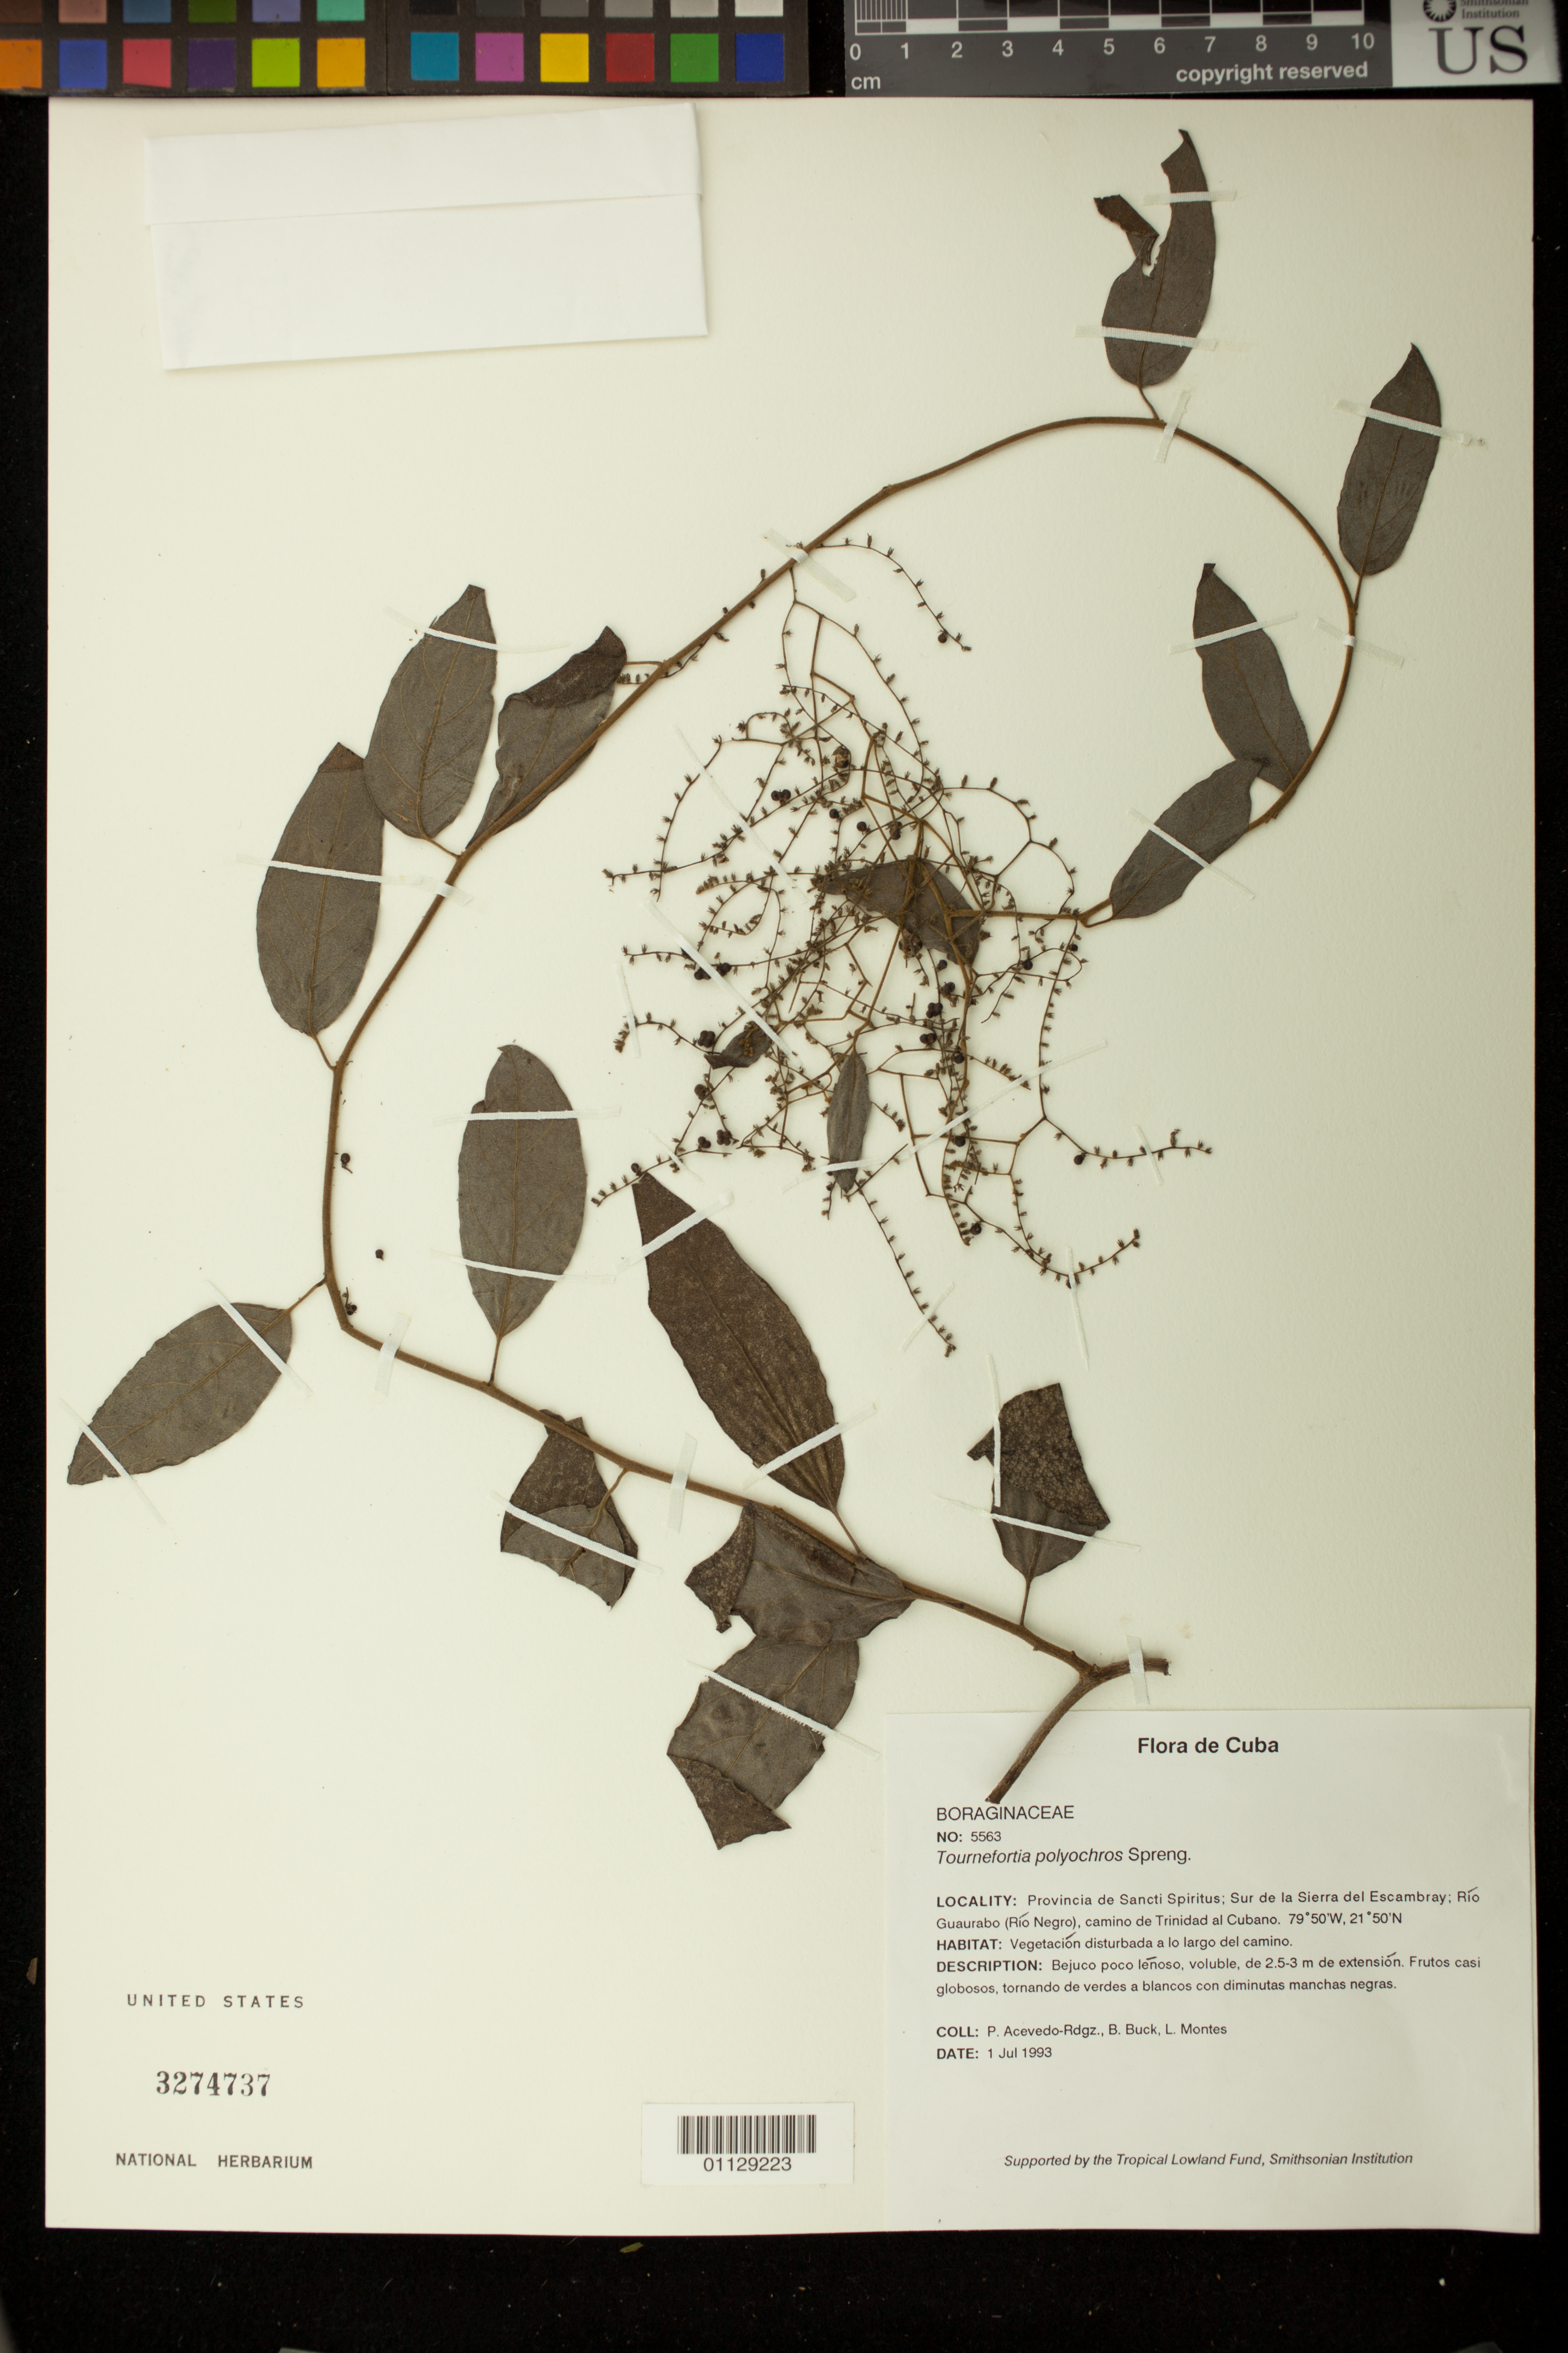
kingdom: Plantae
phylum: Tracheophyta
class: Magnoliopsida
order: Boraginales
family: Heliotropiaceae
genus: Myriopus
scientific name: Myriopus poliochros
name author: (Spreng.) Small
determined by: Feuillet, C.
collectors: P. Acevedo-Rodr.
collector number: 5563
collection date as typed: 01 Jul 1993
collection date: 1993-07-01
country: Cuba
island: Cuba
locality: Provincia de Sancti Spiritus; Sur de la Sierra del Escambray; Rio Guaurabo, camino de Trinidad al Cubano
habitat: Vegetación disturbada a lo largo del camino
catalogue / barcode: US 3274737